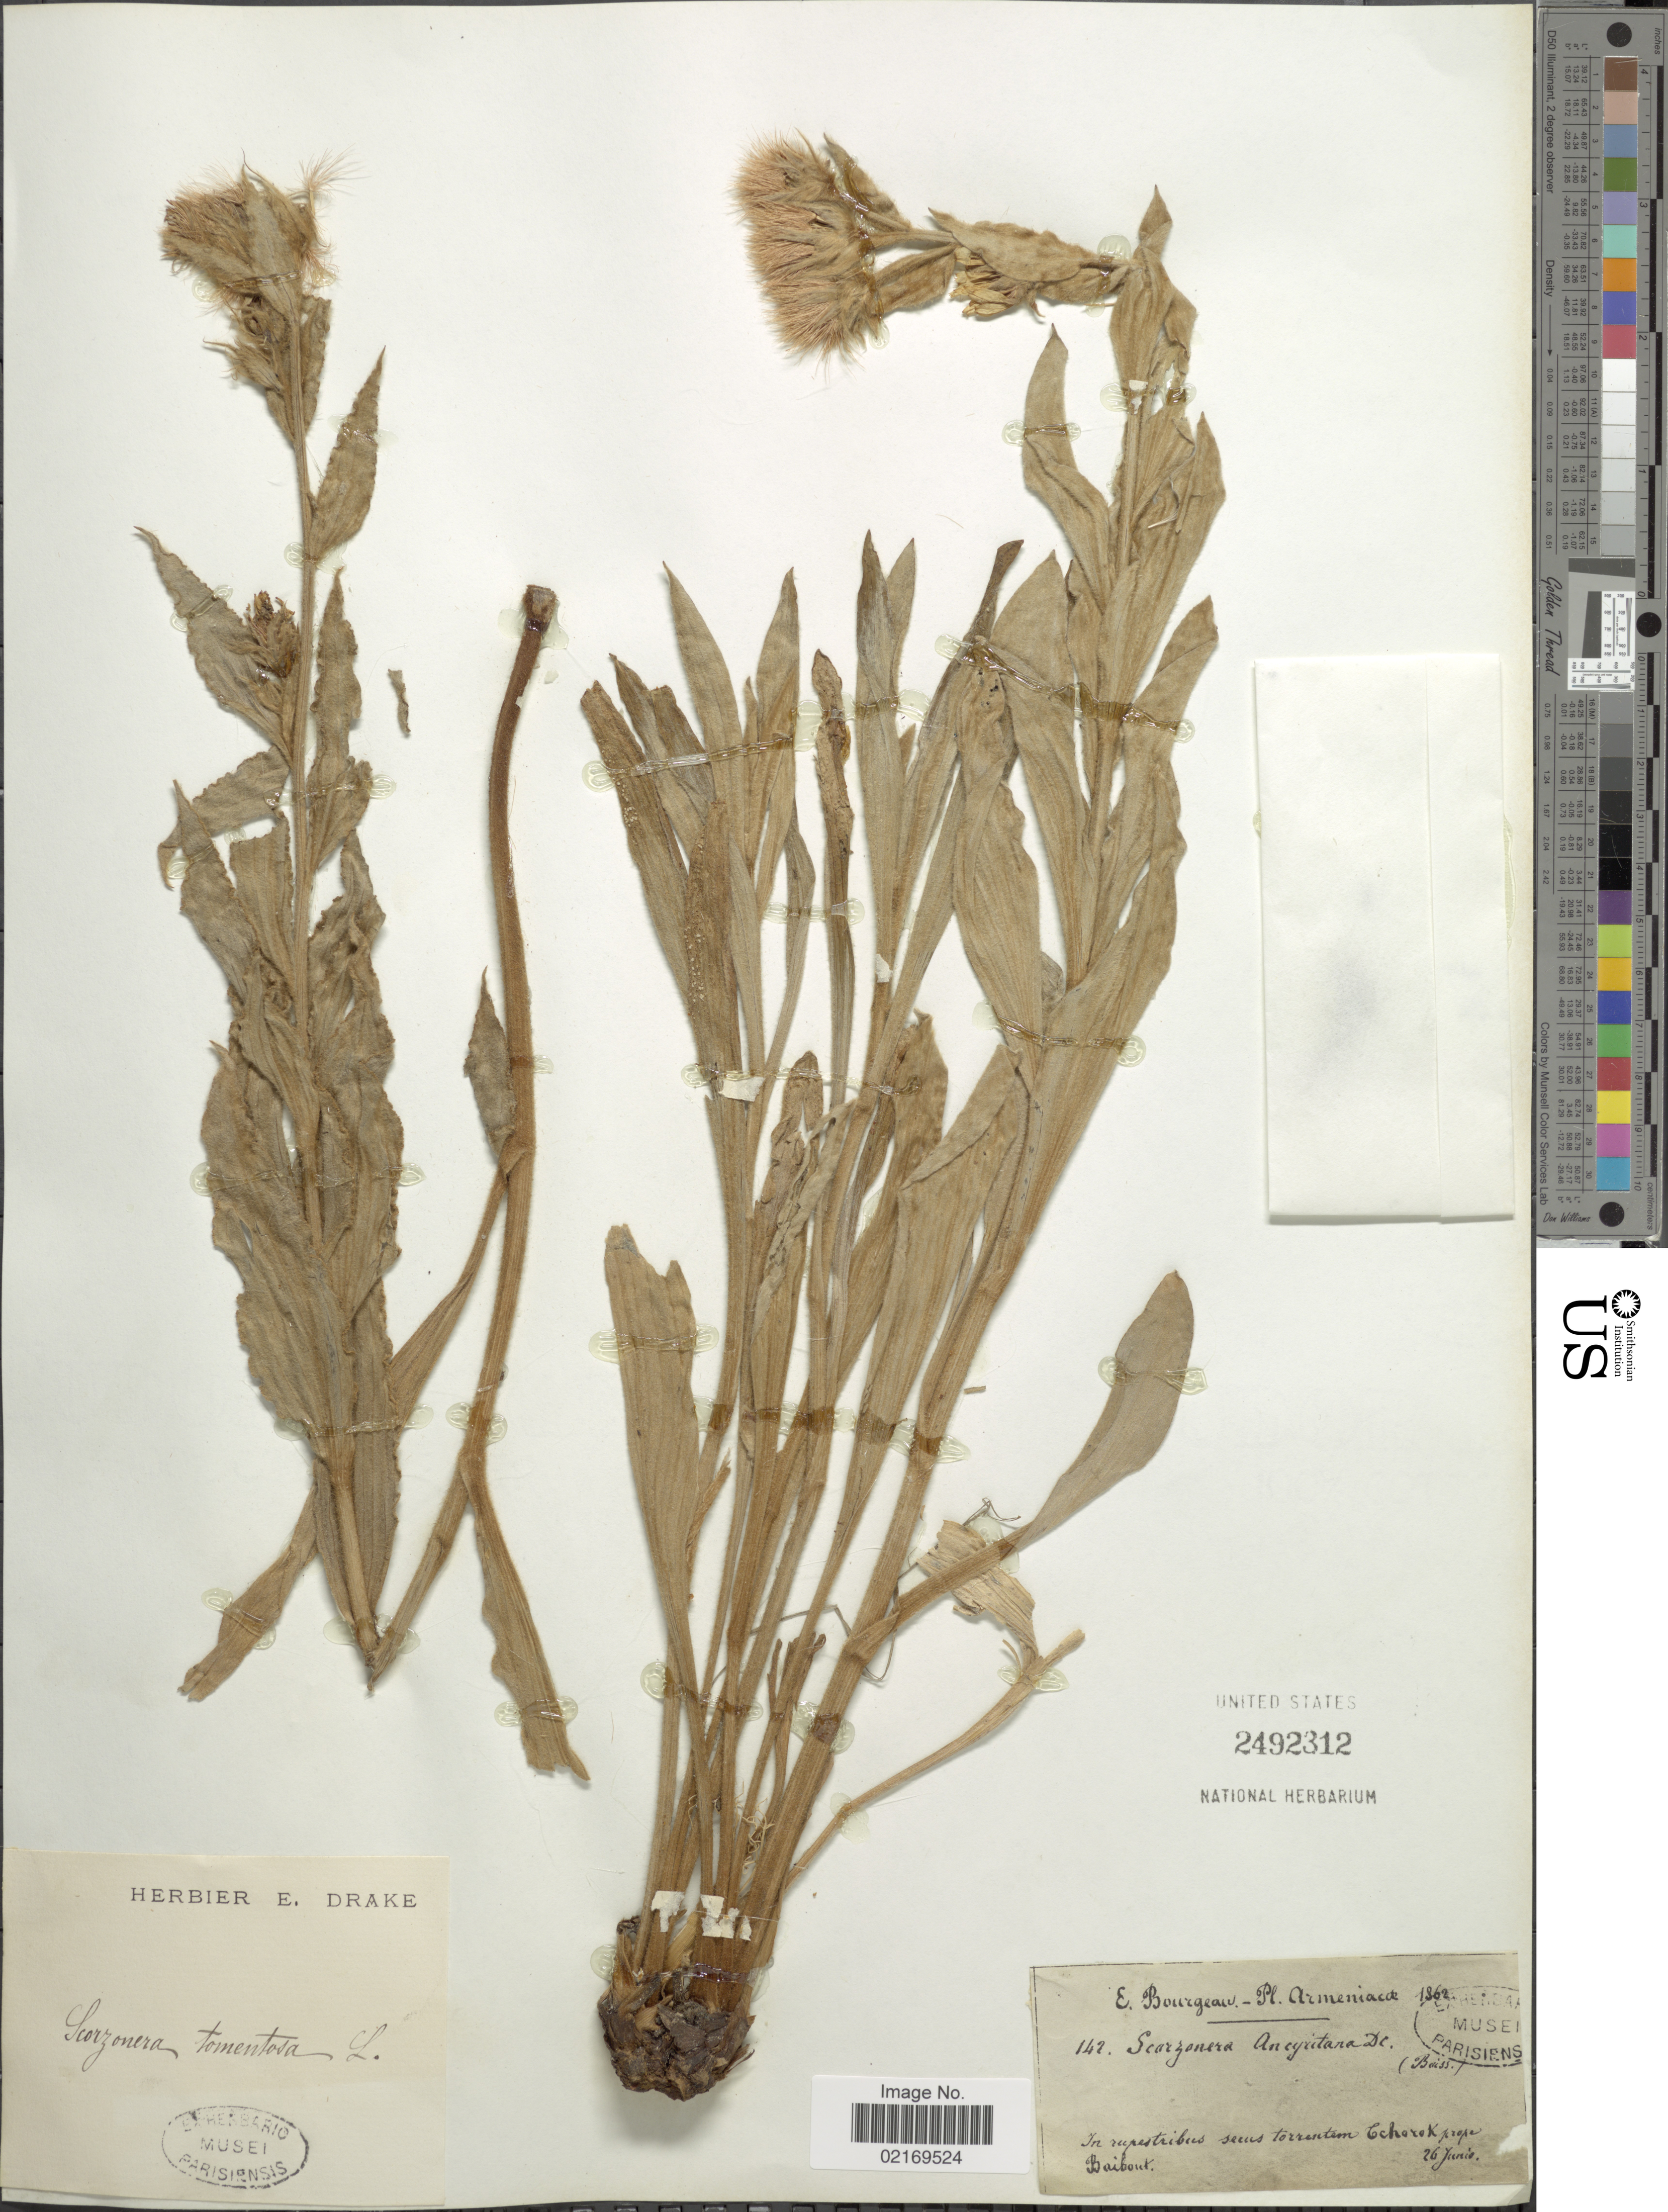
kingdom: Plantae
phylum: Tracheophyta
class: Magnoliopsida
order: Asterales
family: Asteraceae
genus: Scorzonera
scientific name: Scorzonera tomentosa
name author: L.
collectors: E. Bourgeau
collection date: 1862-06-26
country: Turkey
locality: Armeniacae, in rupestribus secus torrentem Chorkok prope Baibout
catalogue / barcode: US 2492312